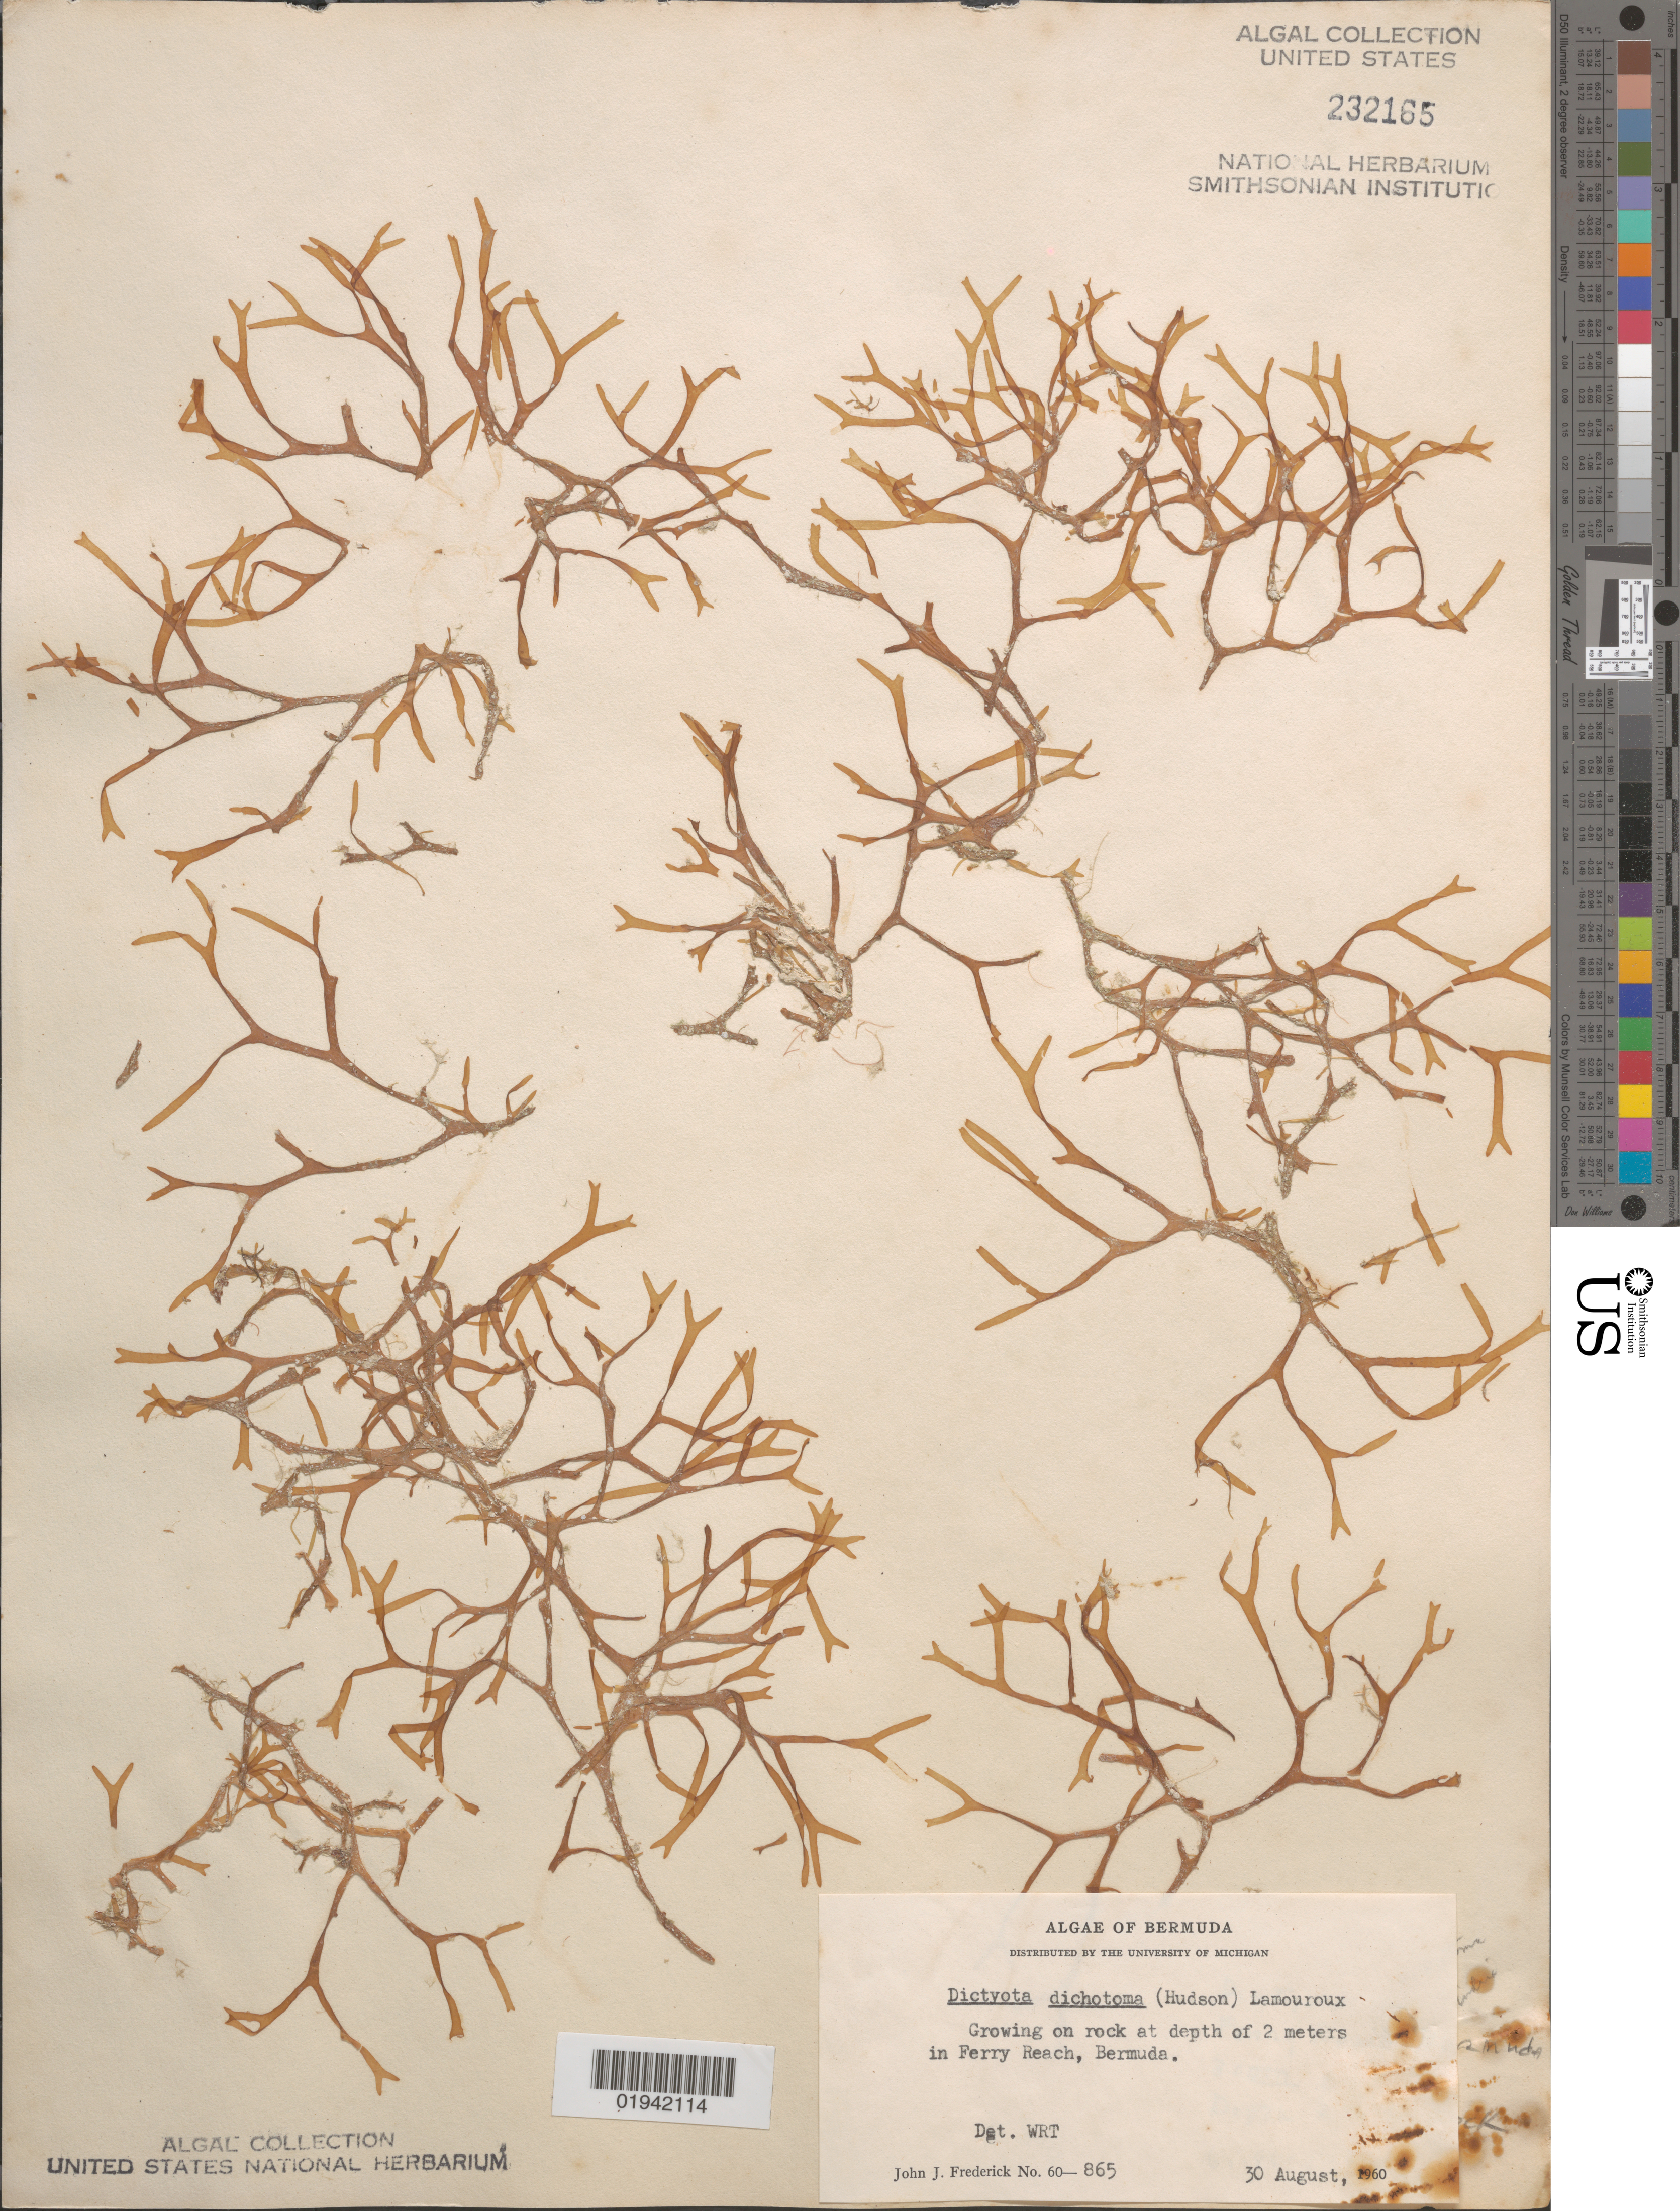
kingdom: Chromista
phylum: Ochrophyta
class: Phaeophyceae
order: Dictyotales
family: Dictyotaceae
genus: Dictyota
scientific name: Dictyota dichotoma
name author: (Huds.) J.V.Lamouroux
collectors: J. Frederick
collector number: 60-865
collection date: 1960-08-30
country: Bermuda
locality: Growing on rock at depth of 2 meters in Ferry Reach.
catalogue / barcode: US 232165